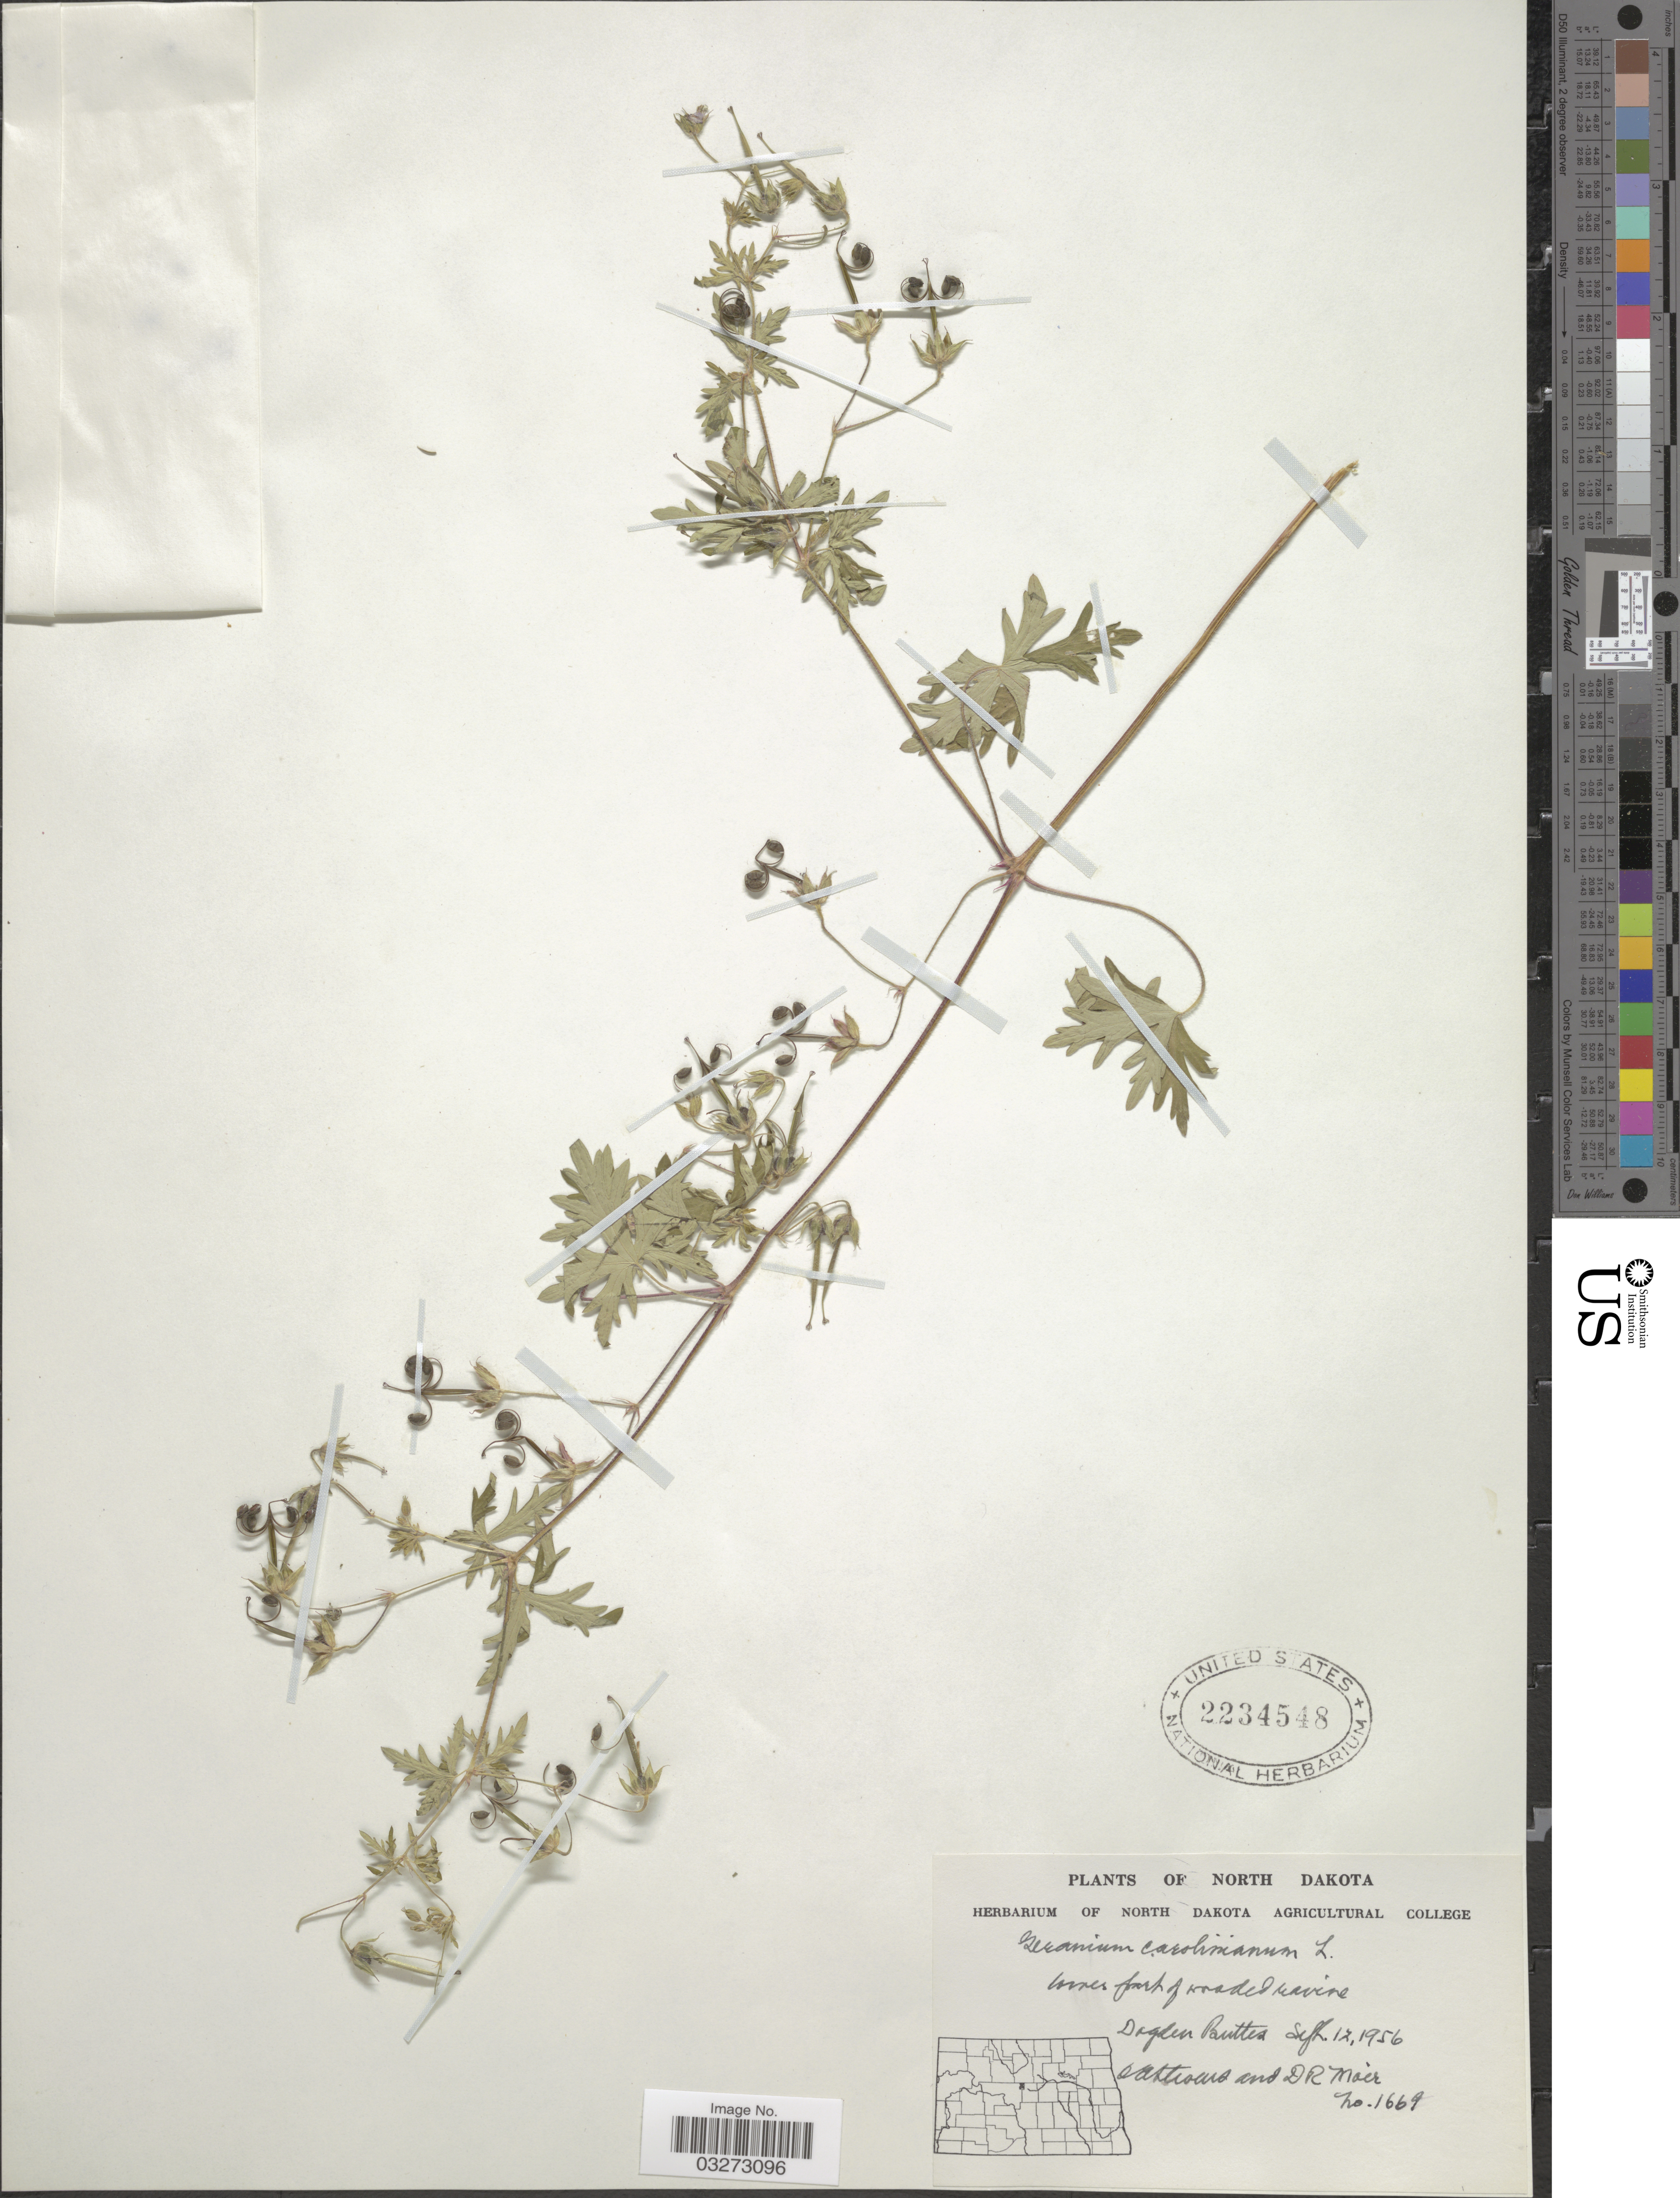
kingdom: Plantae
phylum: Tracheophyta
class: Magnoliopsida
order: Geraniales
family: Geraniaceae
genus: Geranium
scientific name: Geranium bicknellii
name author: Britton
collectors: O. A. Stevens & D. Moir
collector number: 1669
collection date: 1956-09-12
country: United States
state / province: North Dakota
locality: Dogden Pauttes.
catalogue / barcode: US 2234548